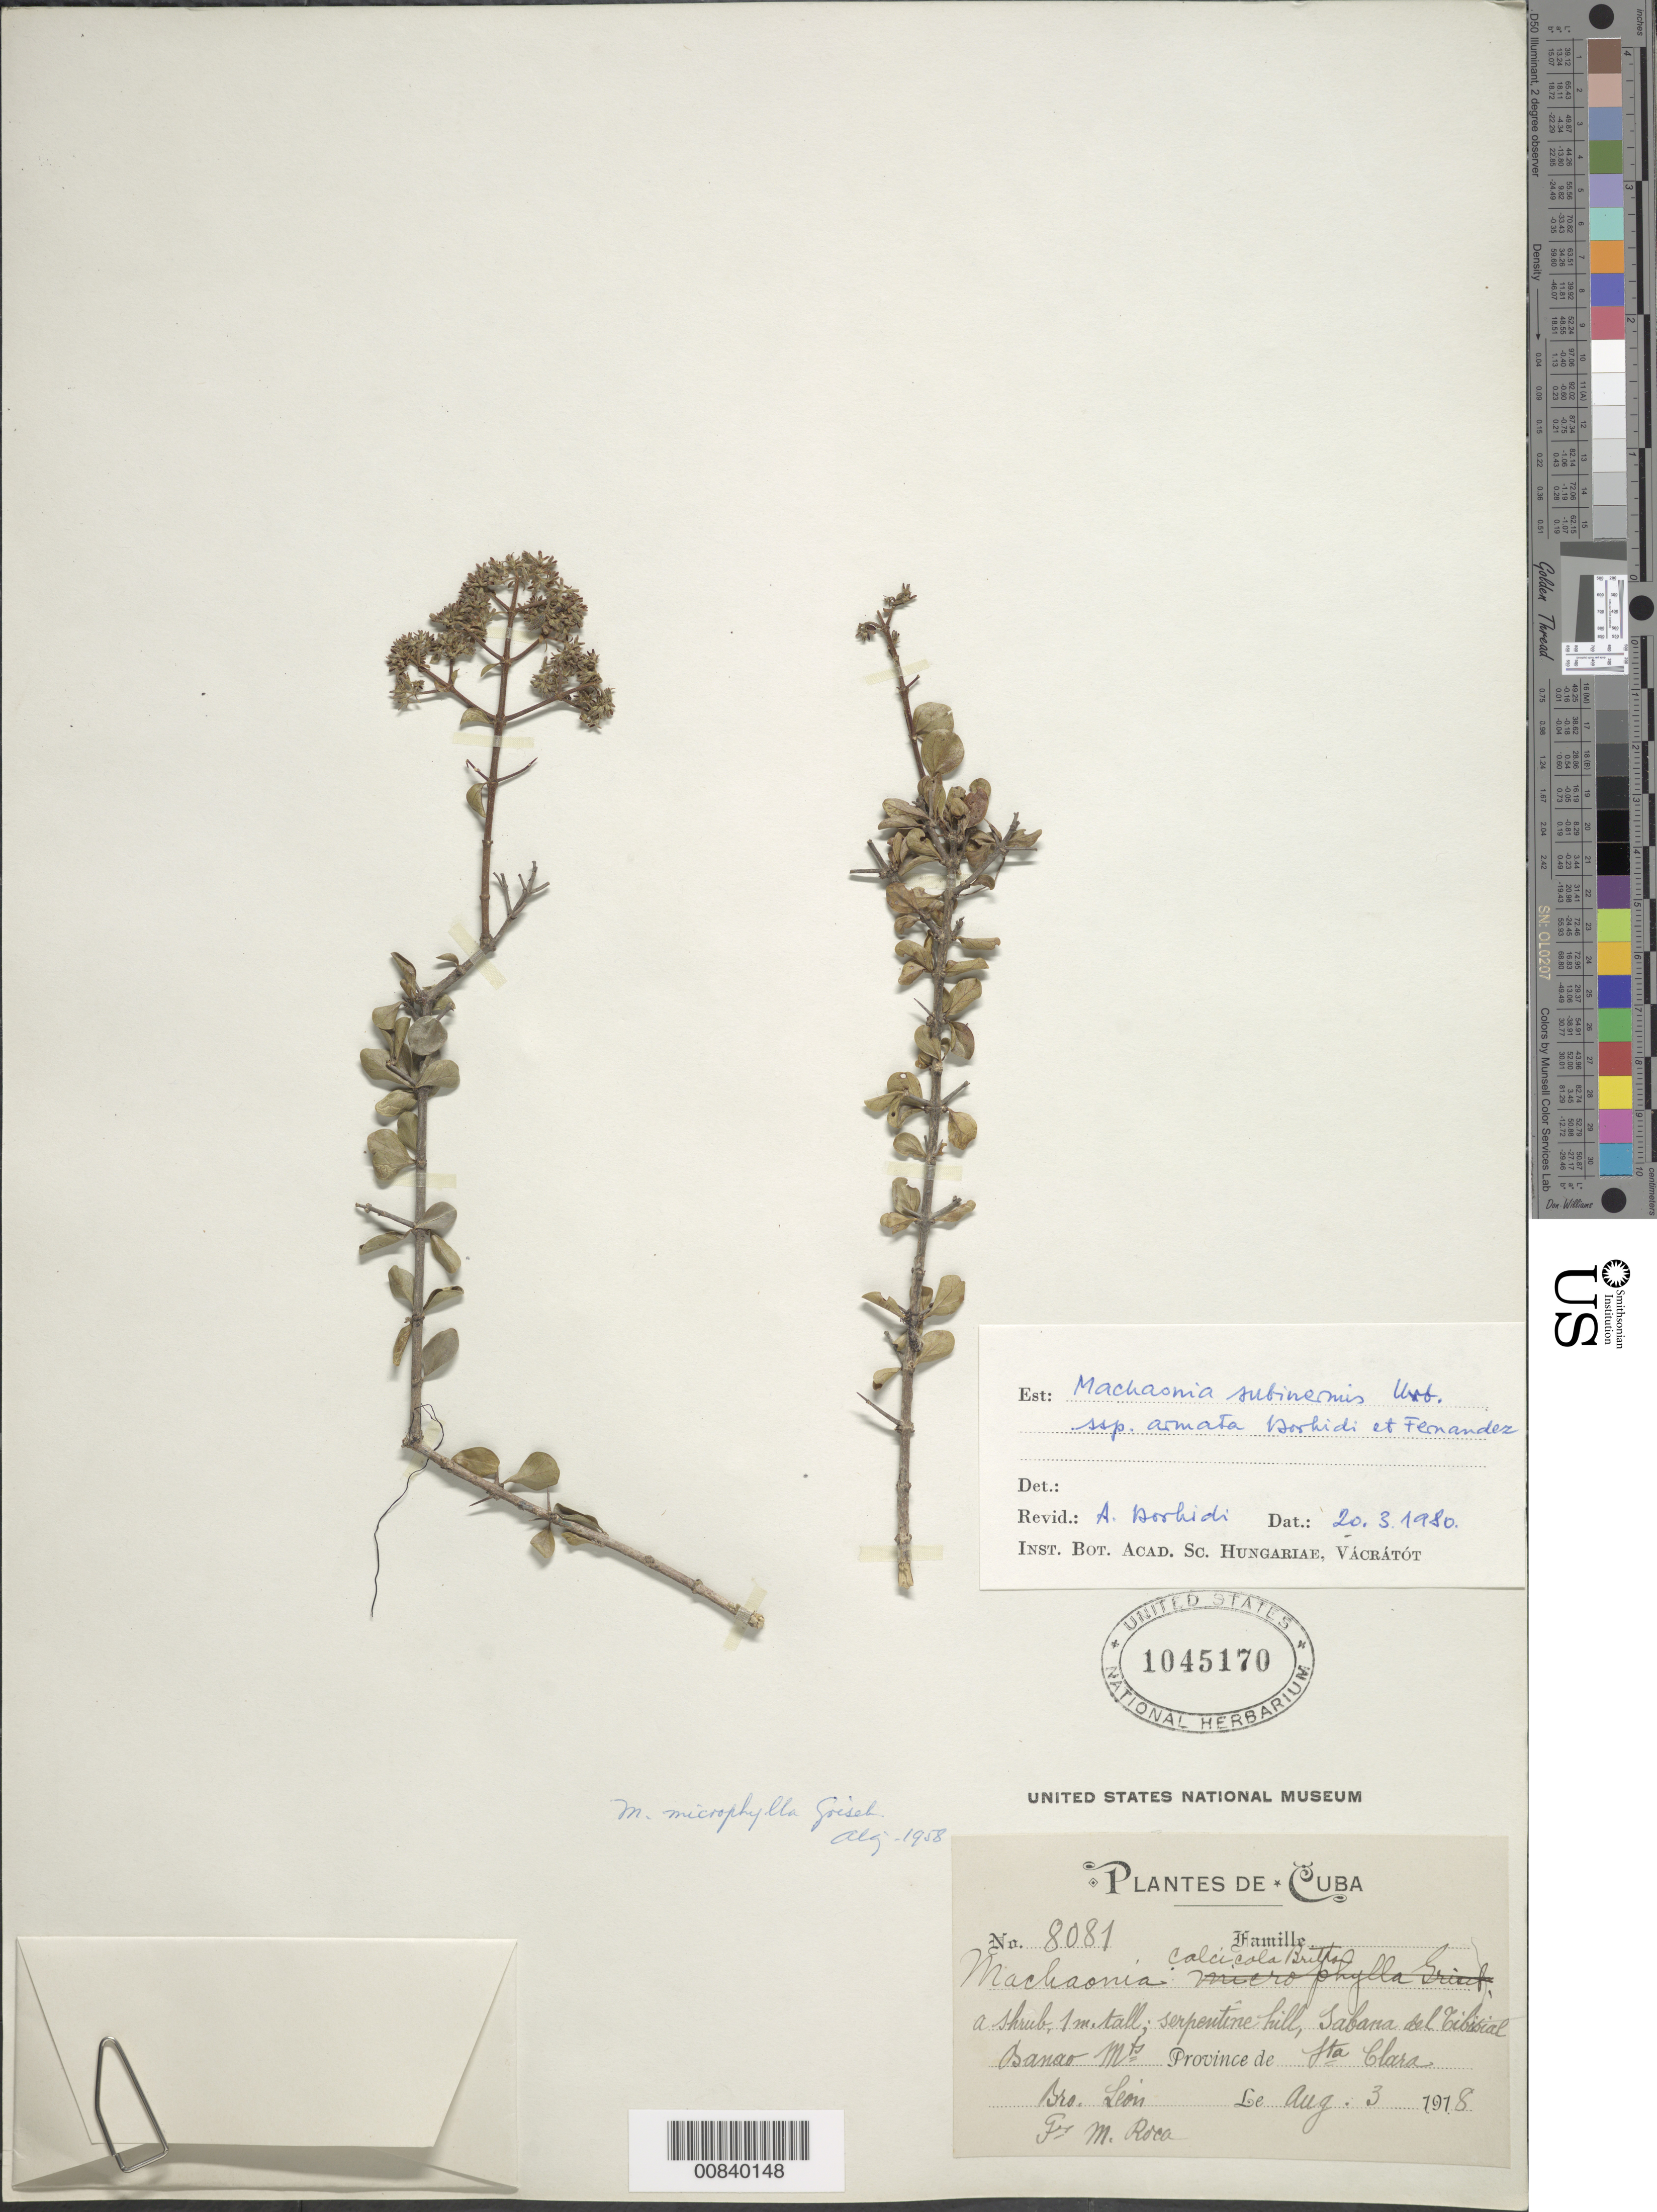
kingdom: Plantae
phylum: Tracheophyta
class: Magnoliopsida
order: Gentianales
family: Rubiaceae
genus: Machaonia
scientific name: Machaonia subinermis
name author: Urb.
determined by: Borhidi, Attila L.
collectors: Bro. León & M. Roca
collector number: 8081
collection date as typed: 03 Aug 1918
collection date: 1918-08-03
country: Cuba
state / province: Las Villas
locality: Banao Mts. Sabana del Cibisial.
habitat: Serpentine hill. Sabana.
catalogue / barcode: US 1045170